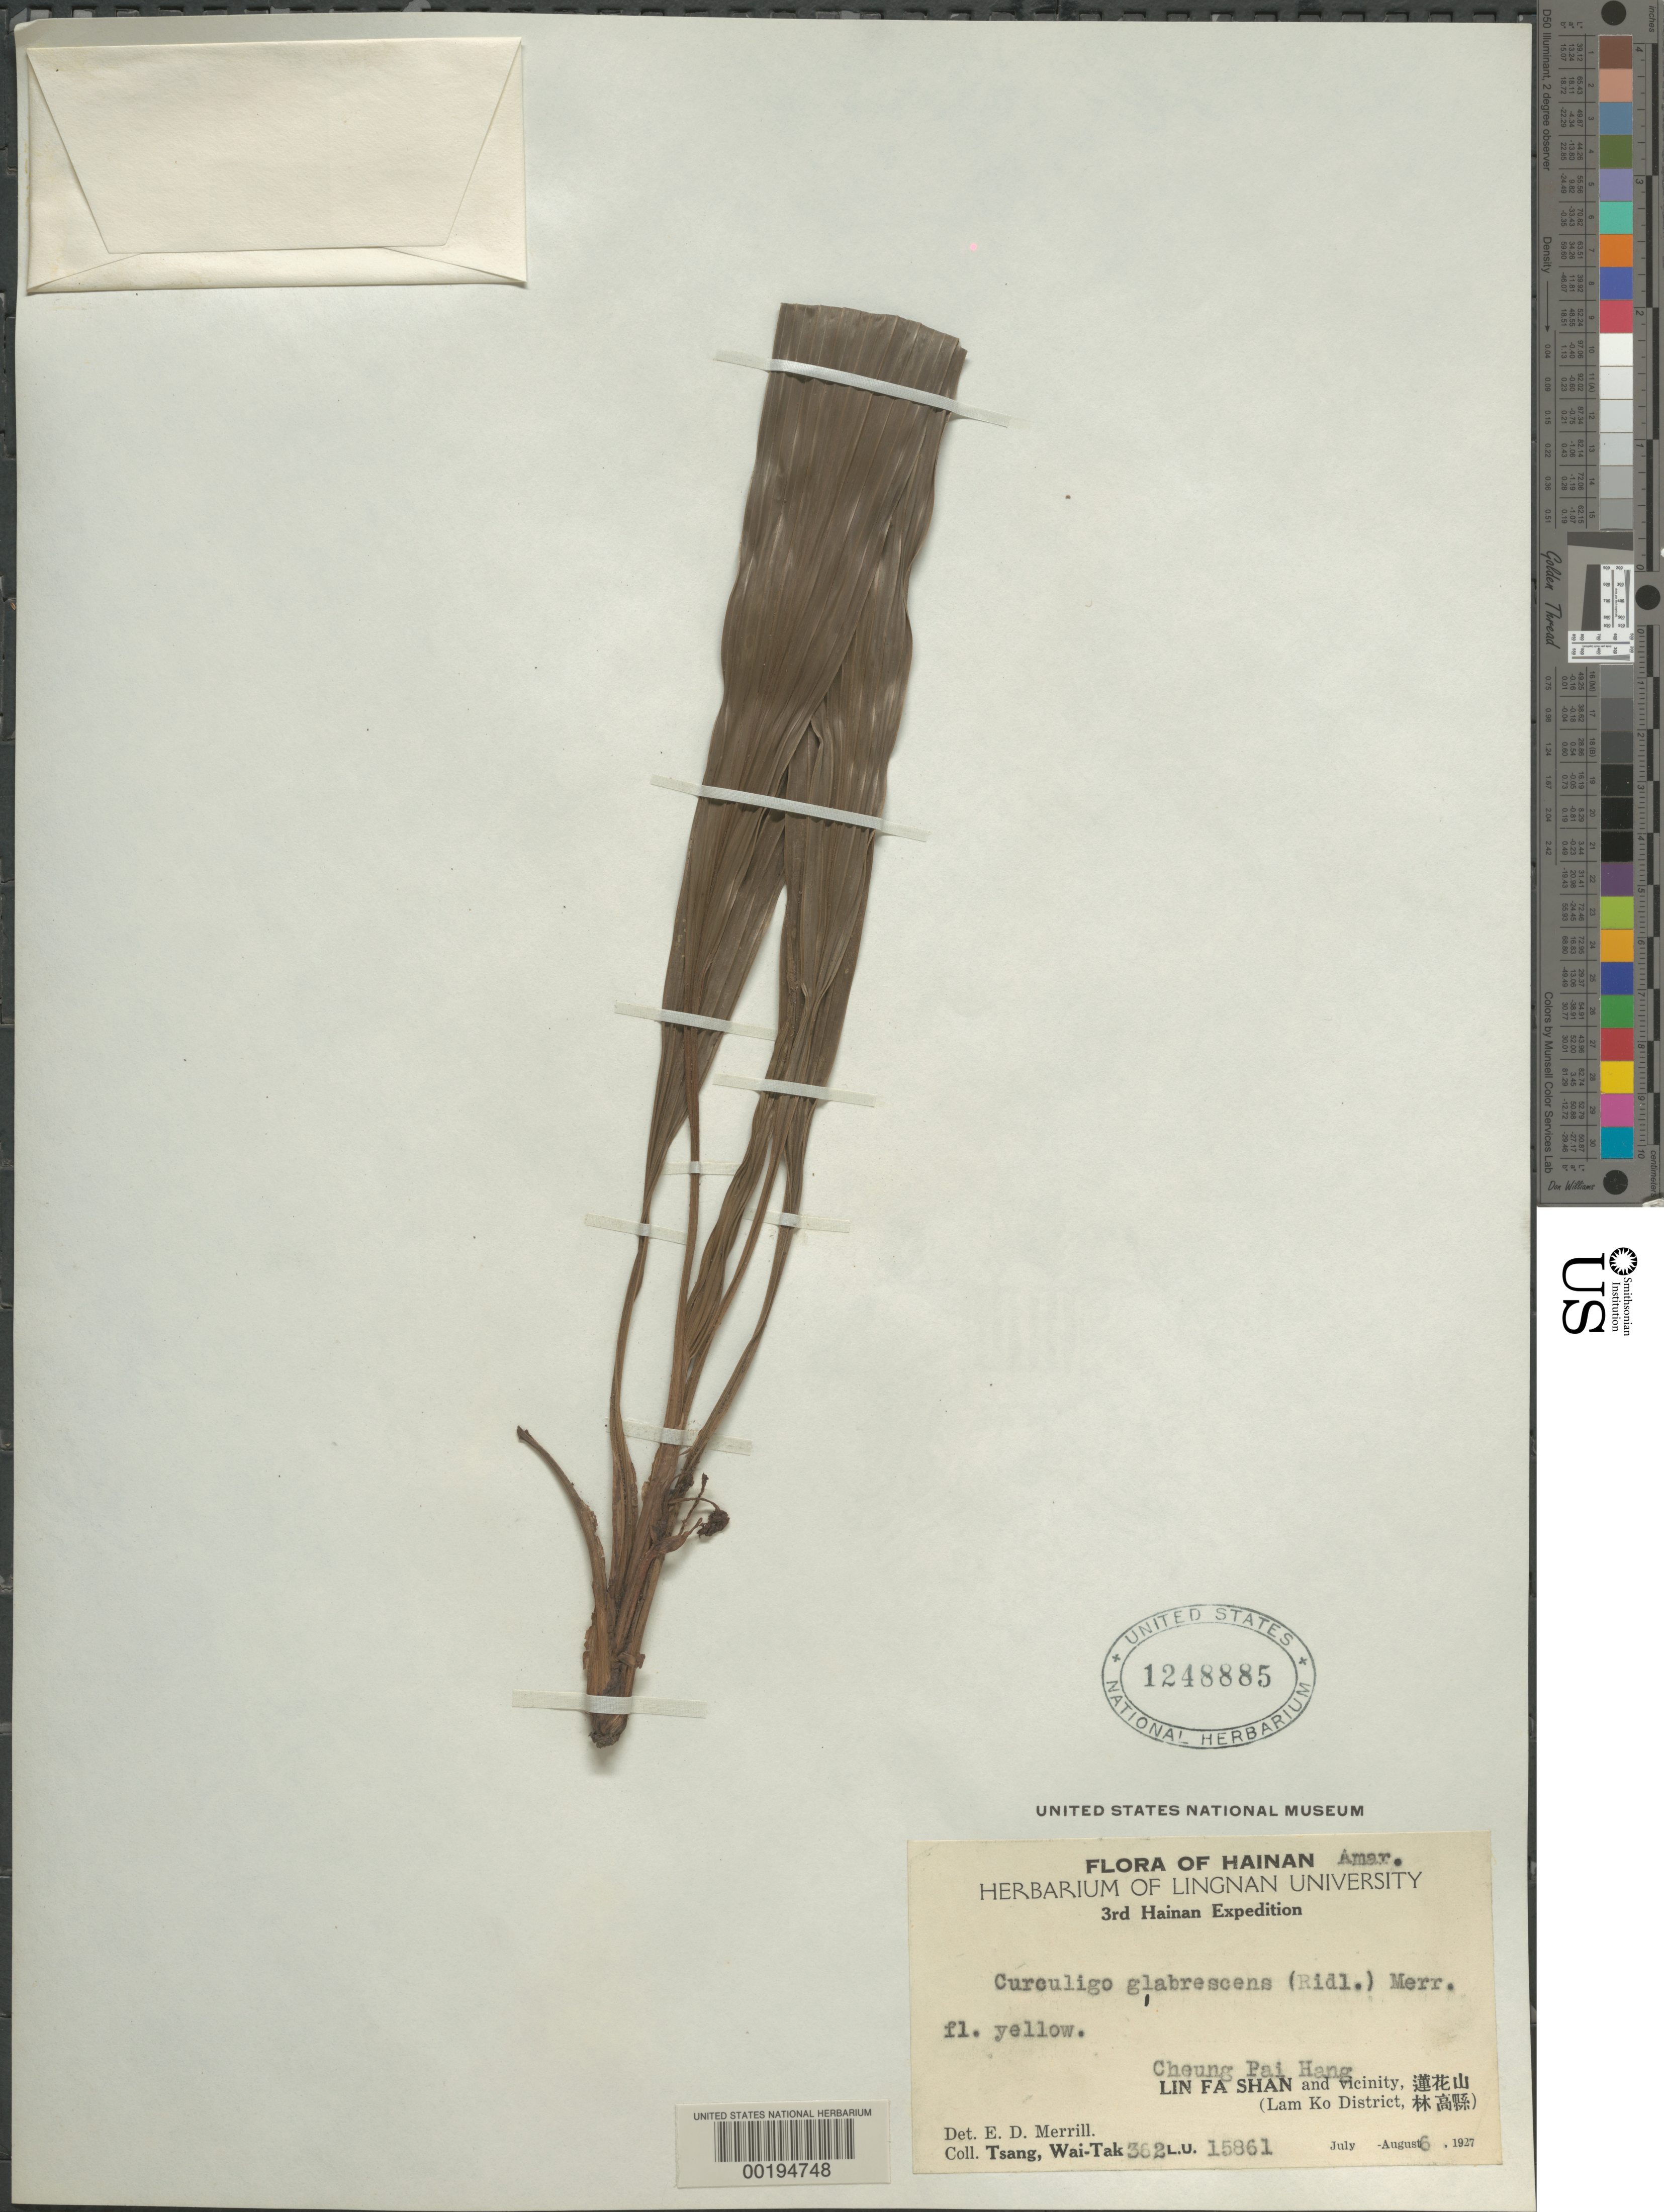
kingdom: Plantae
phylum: Tracheophyta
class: Liliopsida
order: Asparagales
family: Hypoxidaceae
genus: Curculigo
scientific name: Curculigo glabrescens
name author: (Ridl.) Merr.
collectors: W. T. Tsang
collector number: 362 / 15861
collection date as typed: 06 Aug 1927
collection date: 1927-08-06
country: China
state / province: Hainan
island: Hainan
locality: Hainan i.; cheung pai hang; lin fa shan and vicinity; lam ko district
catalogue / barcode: US 1248885